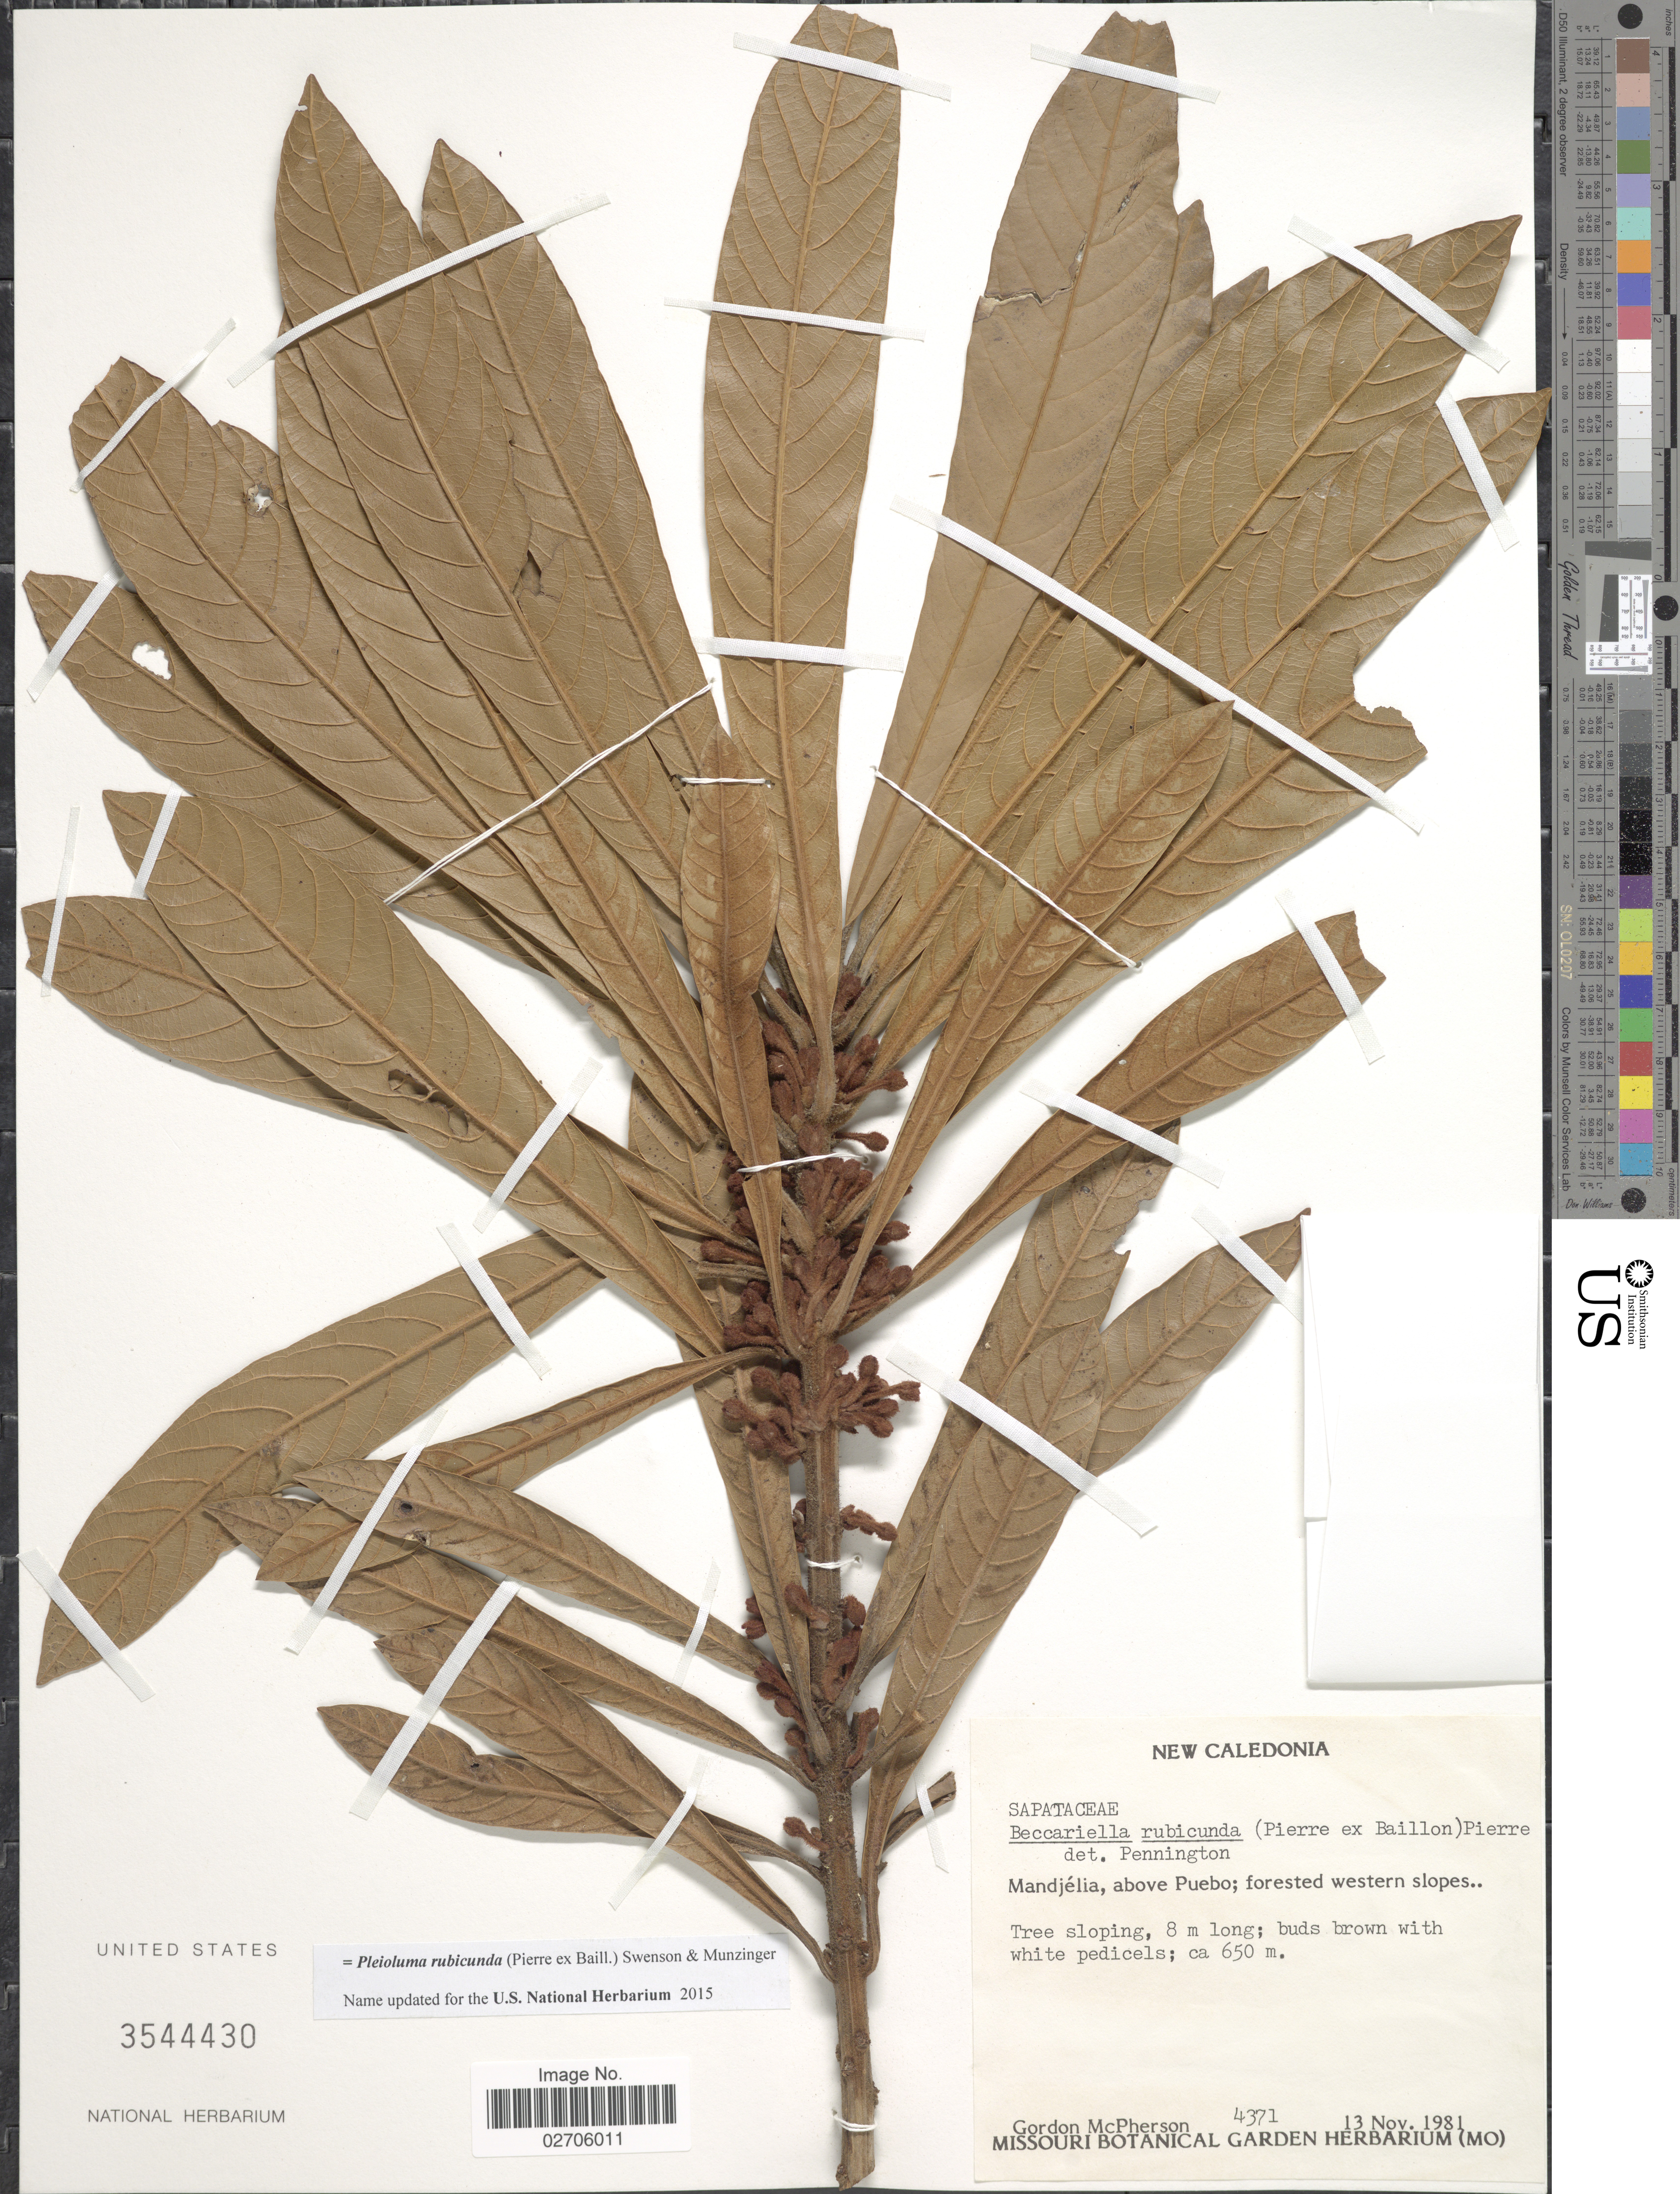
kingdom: Plantae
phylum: Tracheophyta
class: Magnoliopsida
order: Ericales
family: Sapotaceae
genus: Pleioluma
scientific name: Pleioluma rubicunda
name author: (Pierre ex Baill.) Swenson & Munzinger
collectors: G. D. McPherson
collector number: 4371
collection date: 1981-11-13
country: New Caledonia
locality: Mandjélia, above Puebo; forested western slopes.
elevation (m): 650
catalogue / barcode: US 3544430